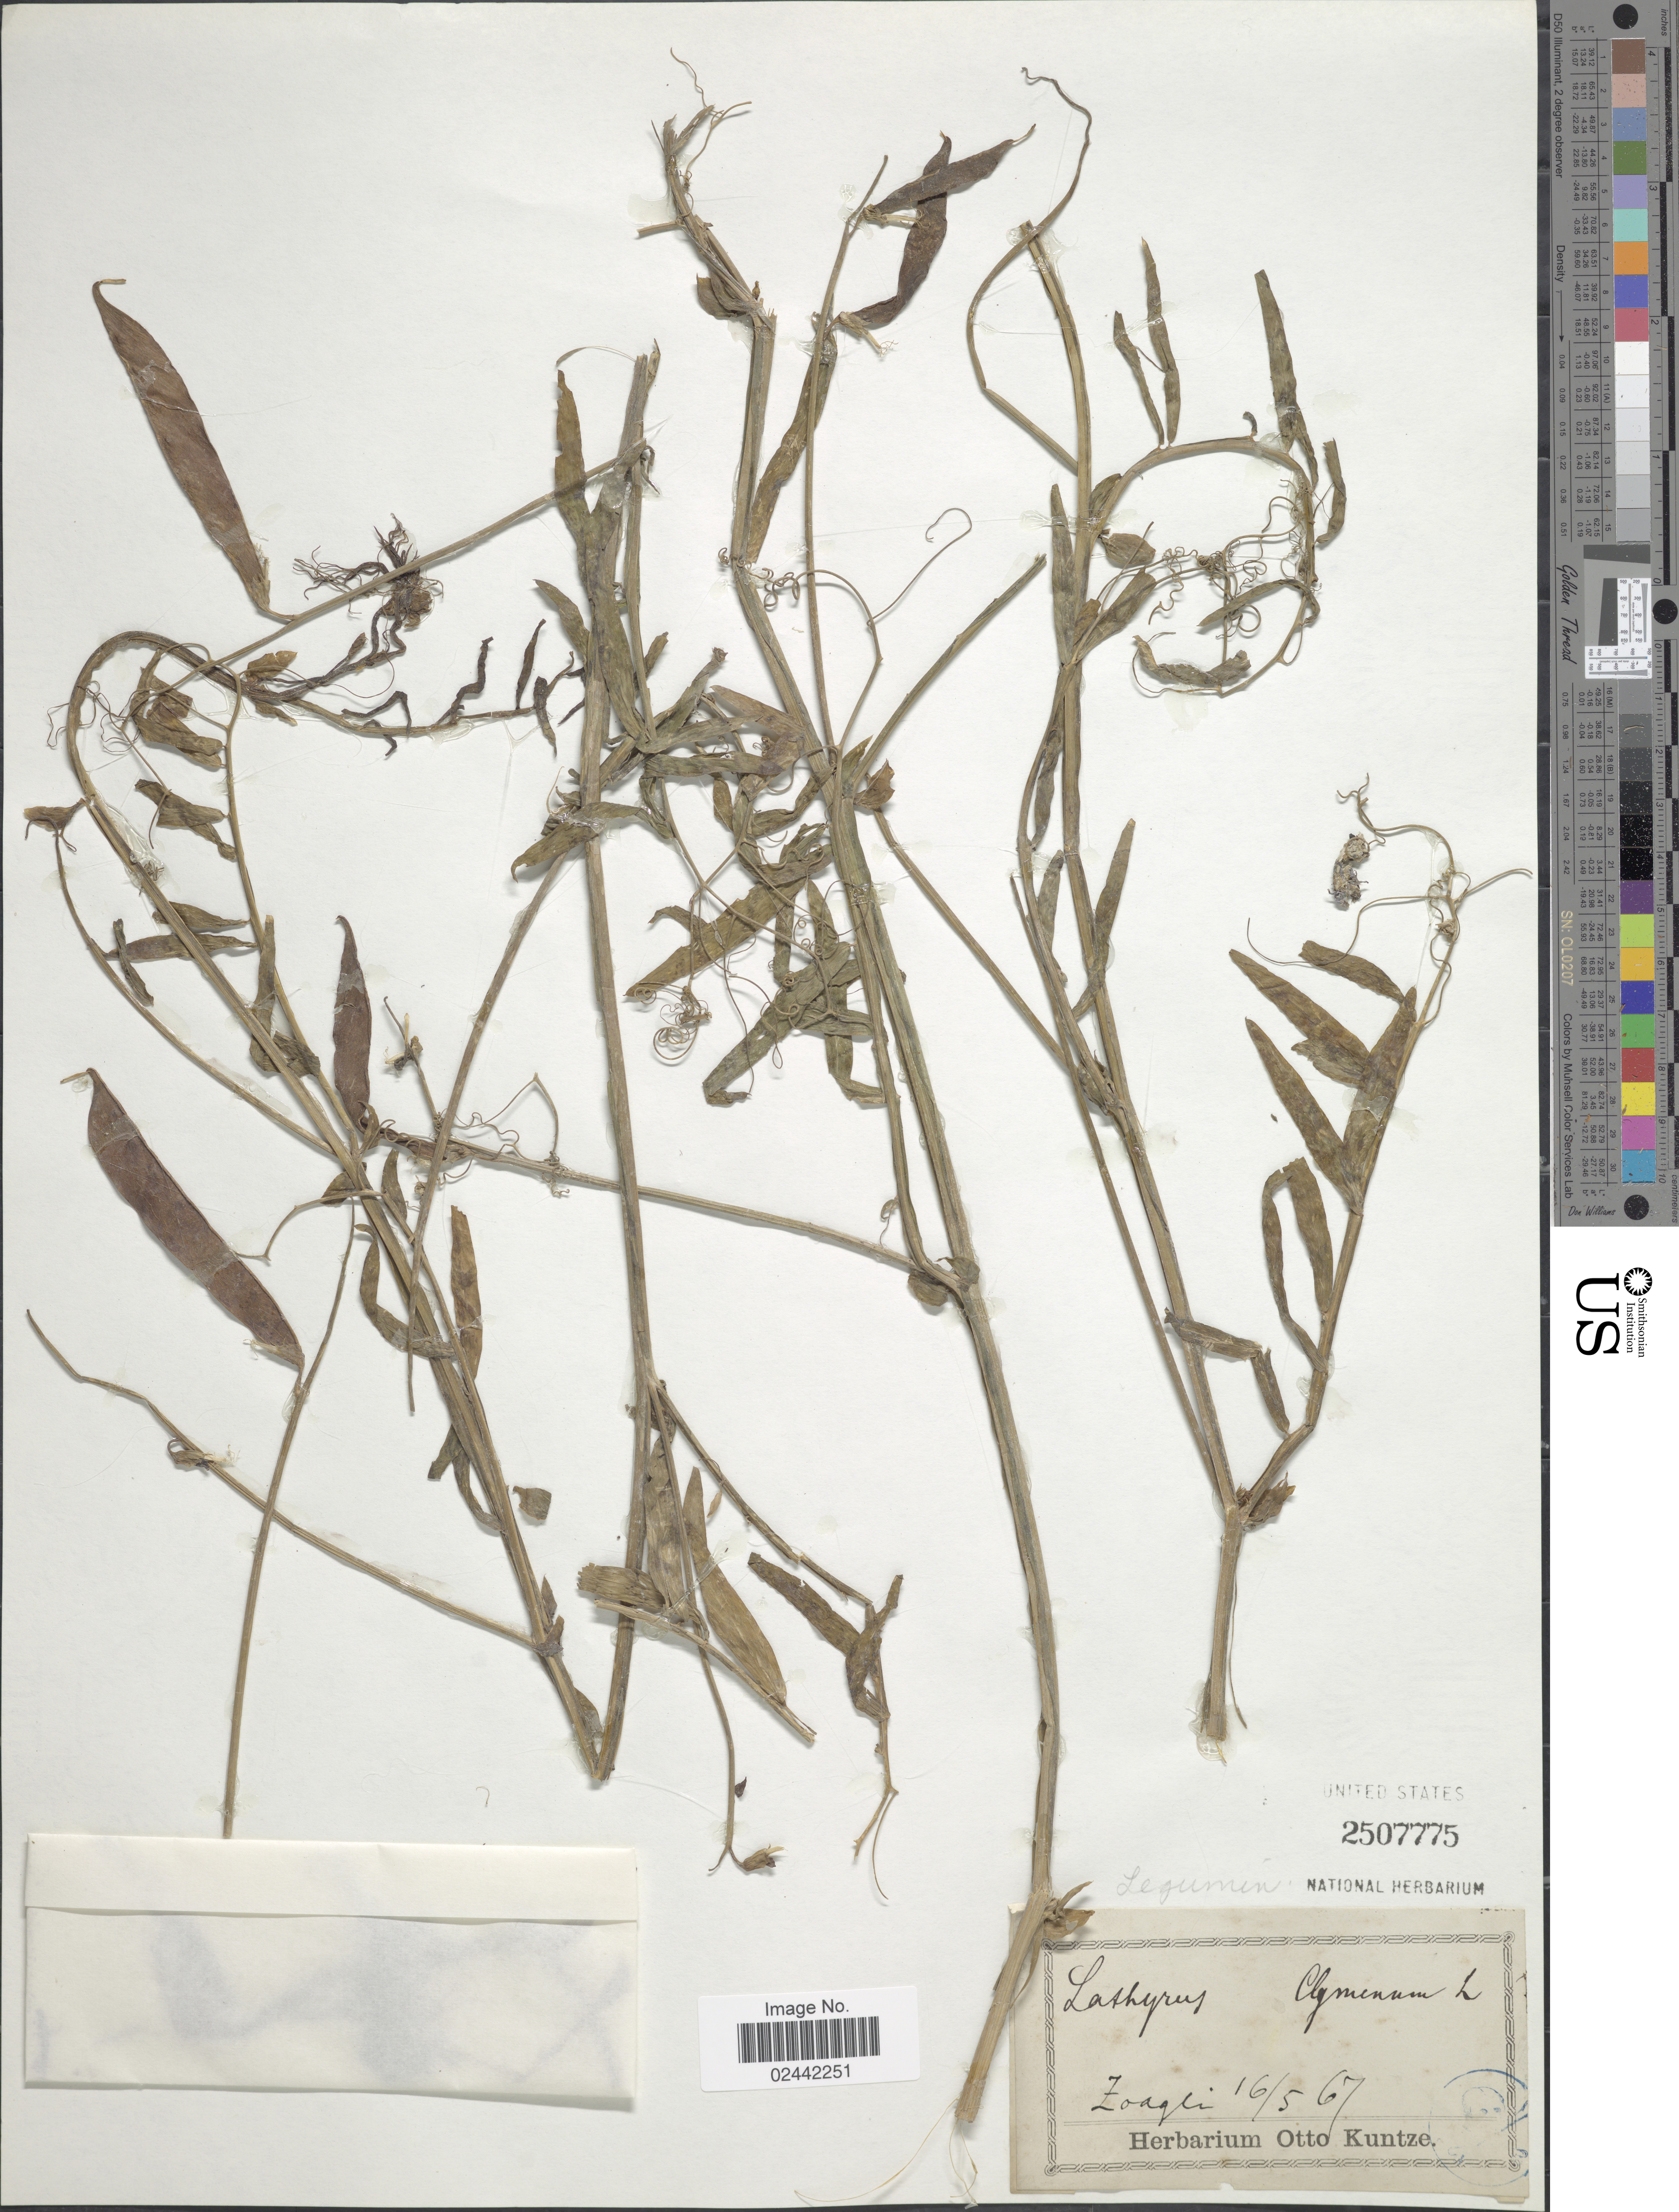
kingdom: Plantae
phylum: Tracheophyta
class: Magnoliopsida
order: Fabales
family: Fabaceae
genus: Lathyrus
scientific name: Lathyrus clymenum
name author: L.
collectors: ex herb. Otto Kuntze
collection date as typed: Transcribed d/m/y: 16/5/67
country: Italy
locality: Zoagli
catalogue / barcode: US 2507775